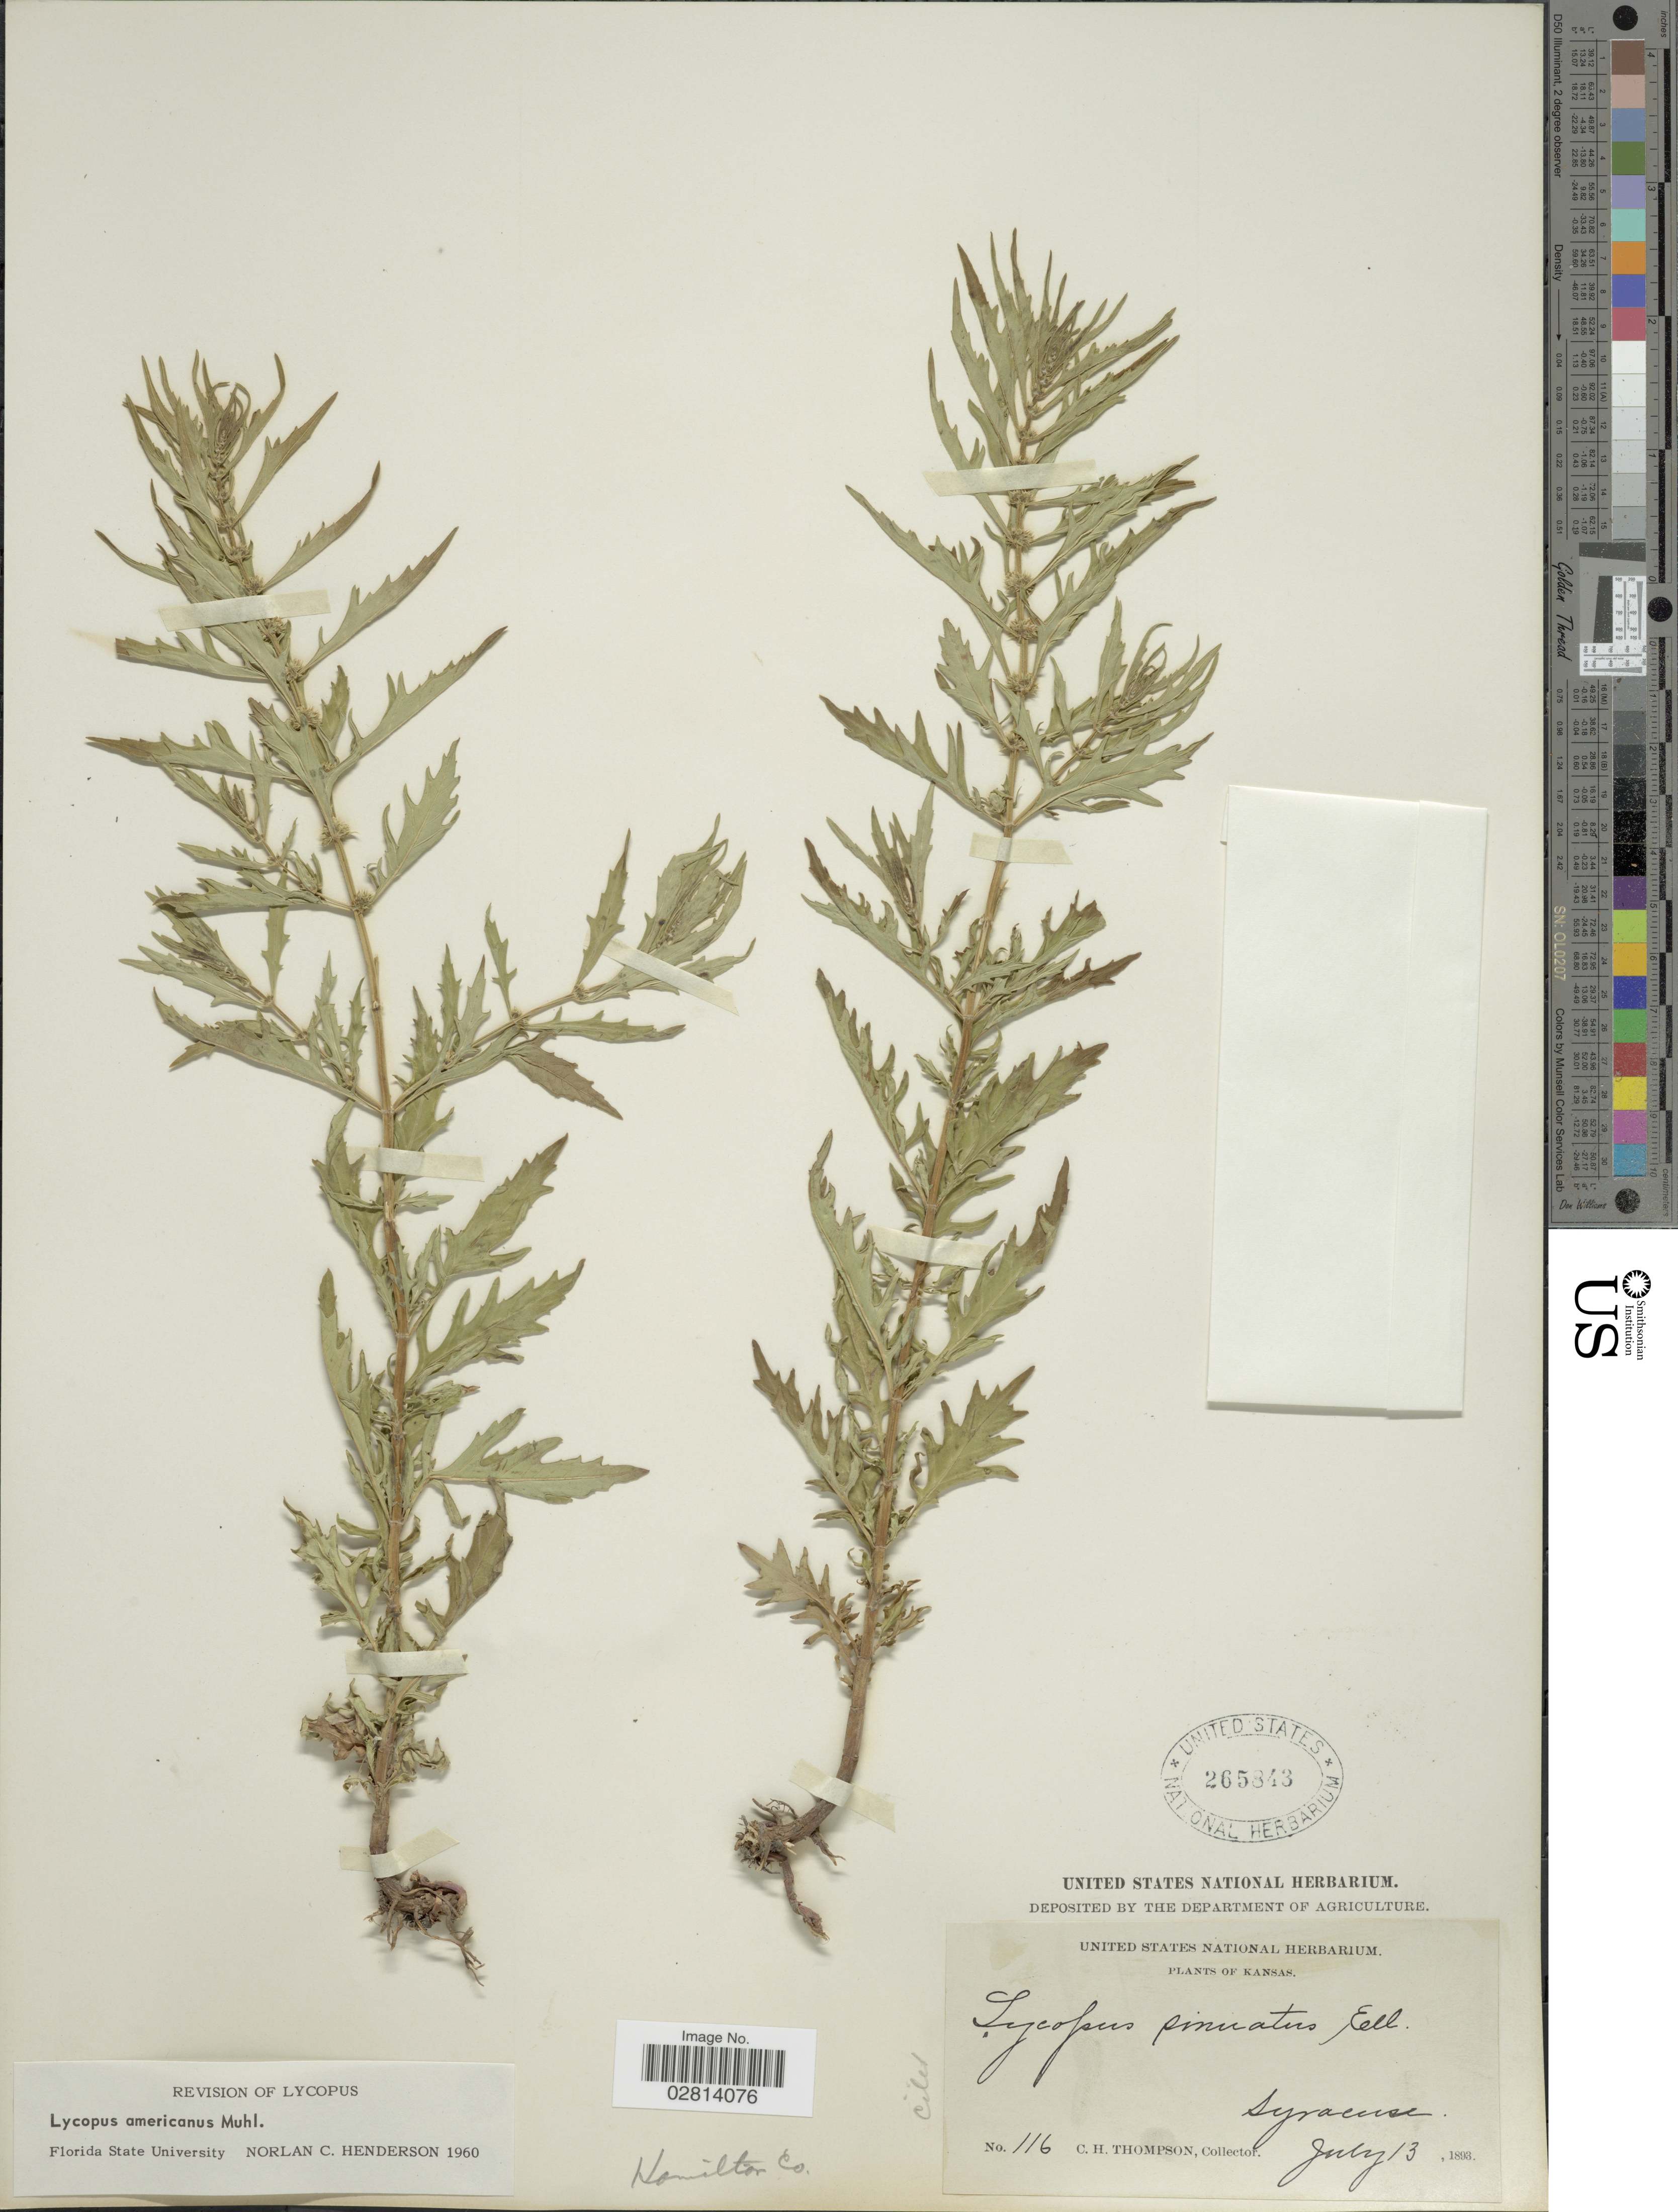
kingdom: Plantae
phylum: Tracheophyta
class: Magnoliopsida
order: Lamiales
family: Lamiaceae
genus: Lycopus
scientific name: Lycopus americanus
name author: Muhl. ex W.P.C. Barton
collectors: C. H. Thompson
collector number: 116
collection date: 1893-07-13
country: United States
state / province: Kansas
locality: Syracuse, Hamilton Co.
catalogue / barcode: US 265843